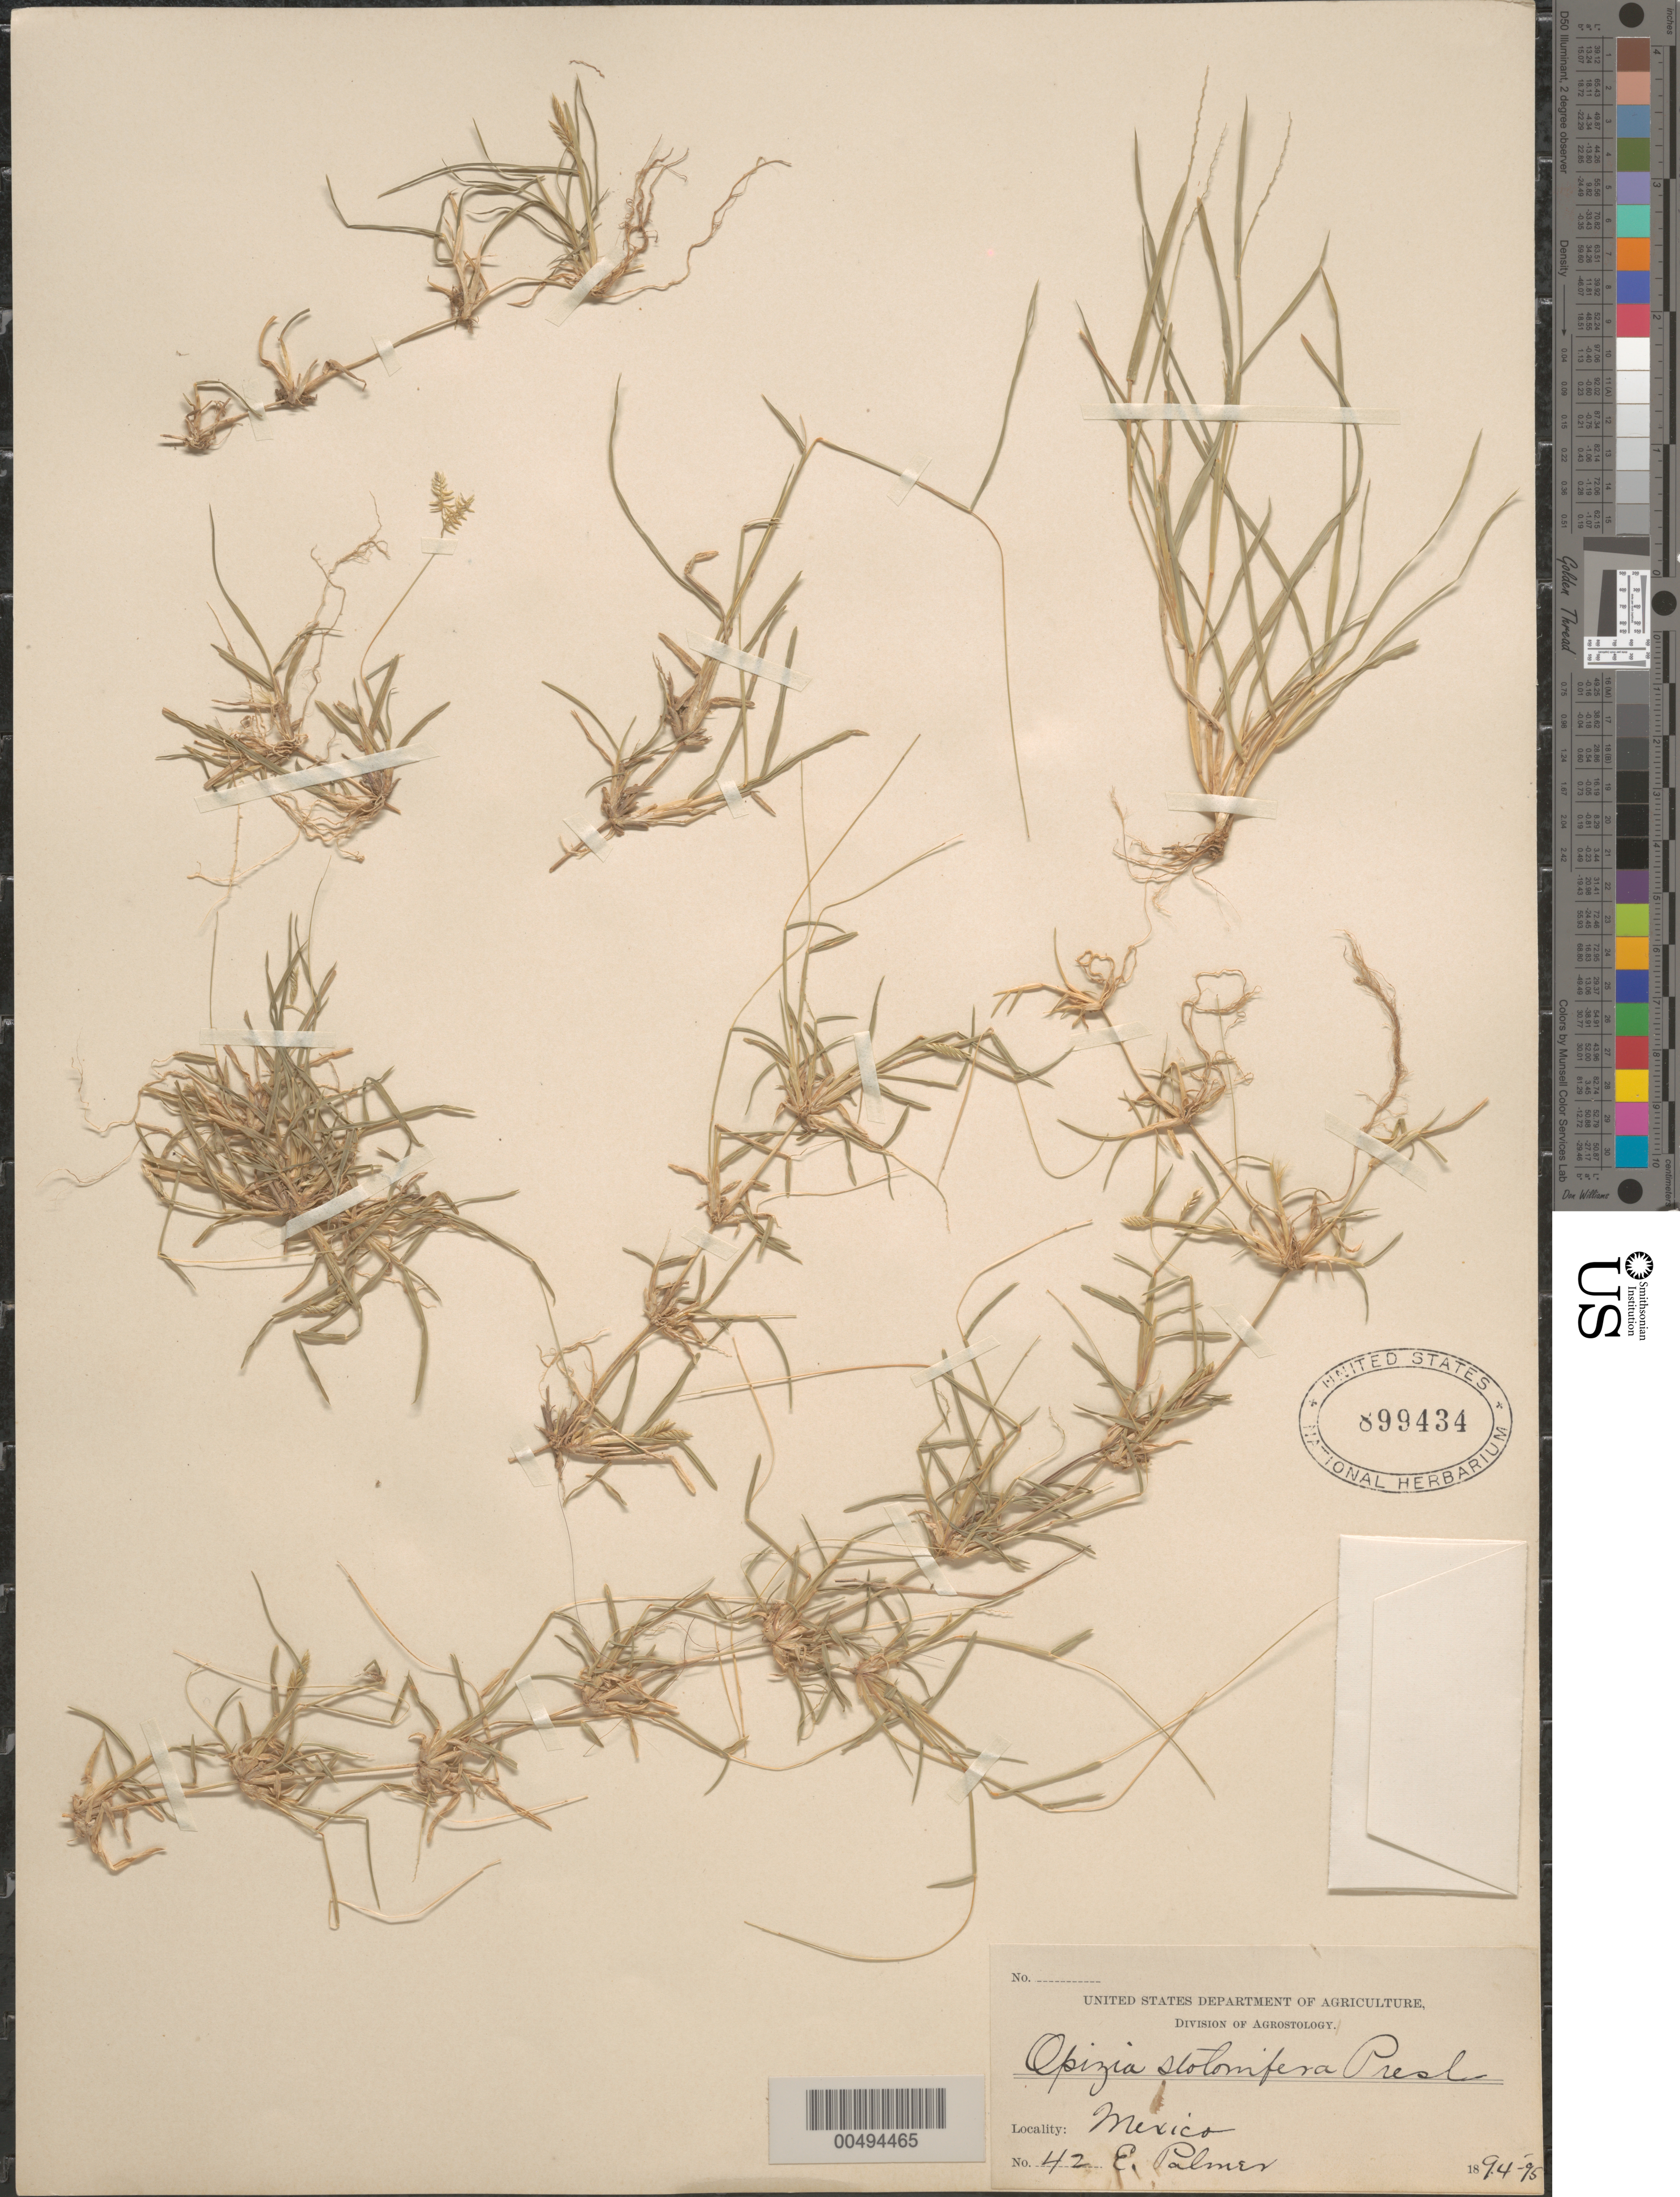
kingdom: Plantae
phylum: Tracheophyta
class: Liliopsida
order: Poales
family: Poaceae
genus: Opizia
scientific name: Opizia stolonifera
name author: J. Presl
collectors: E. Palmer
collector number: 42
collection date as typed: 1894 to 1895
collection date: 1894/1895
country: Mexico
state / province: Durango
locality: San Ramon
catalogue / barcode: US 899434